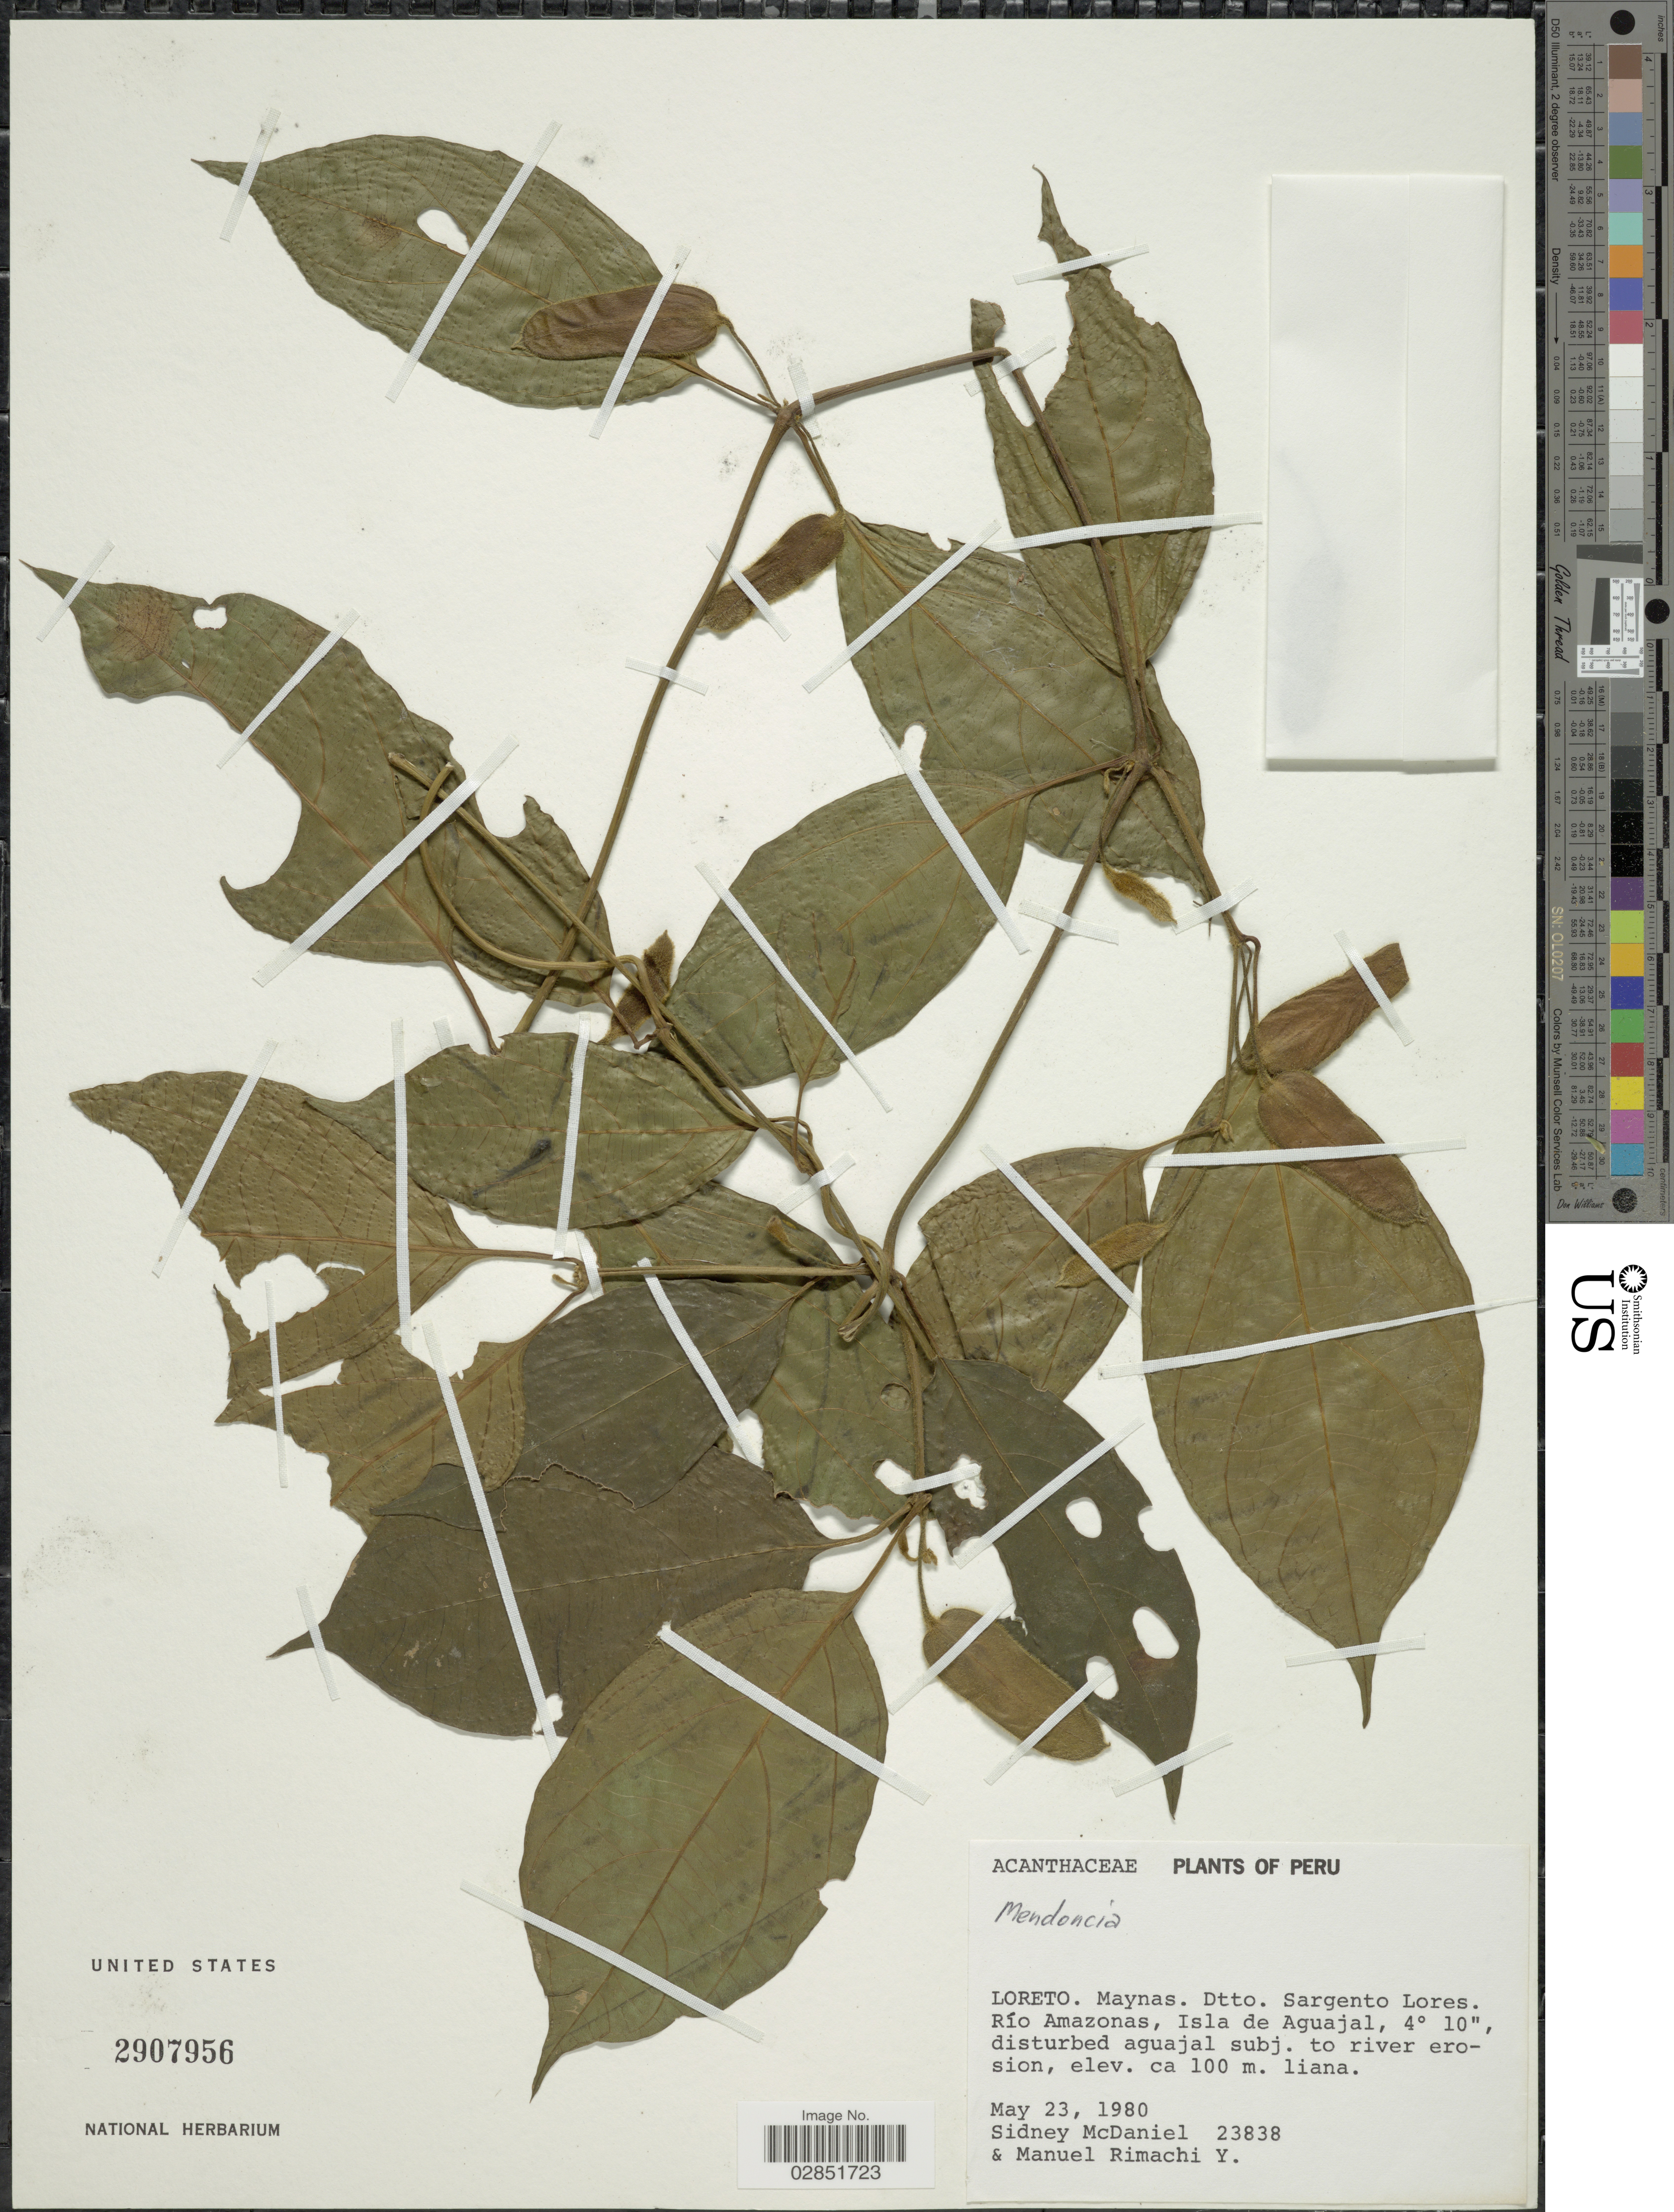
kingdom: Plantae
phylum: Tracheophyta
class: Magnoliopsida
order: Lamiales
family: Acanthaceae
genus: Mendoncia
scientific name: Mendoncia sp.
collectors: S. McDaniel & M. Rimachi Y.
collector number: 23838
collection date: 1980-05-23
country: Peru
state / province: Loreto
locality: Maynas. Dtto. Sargento Lores. Río Amazonas, Isla de Aguajal.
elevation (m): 100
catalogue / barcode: US 2907956